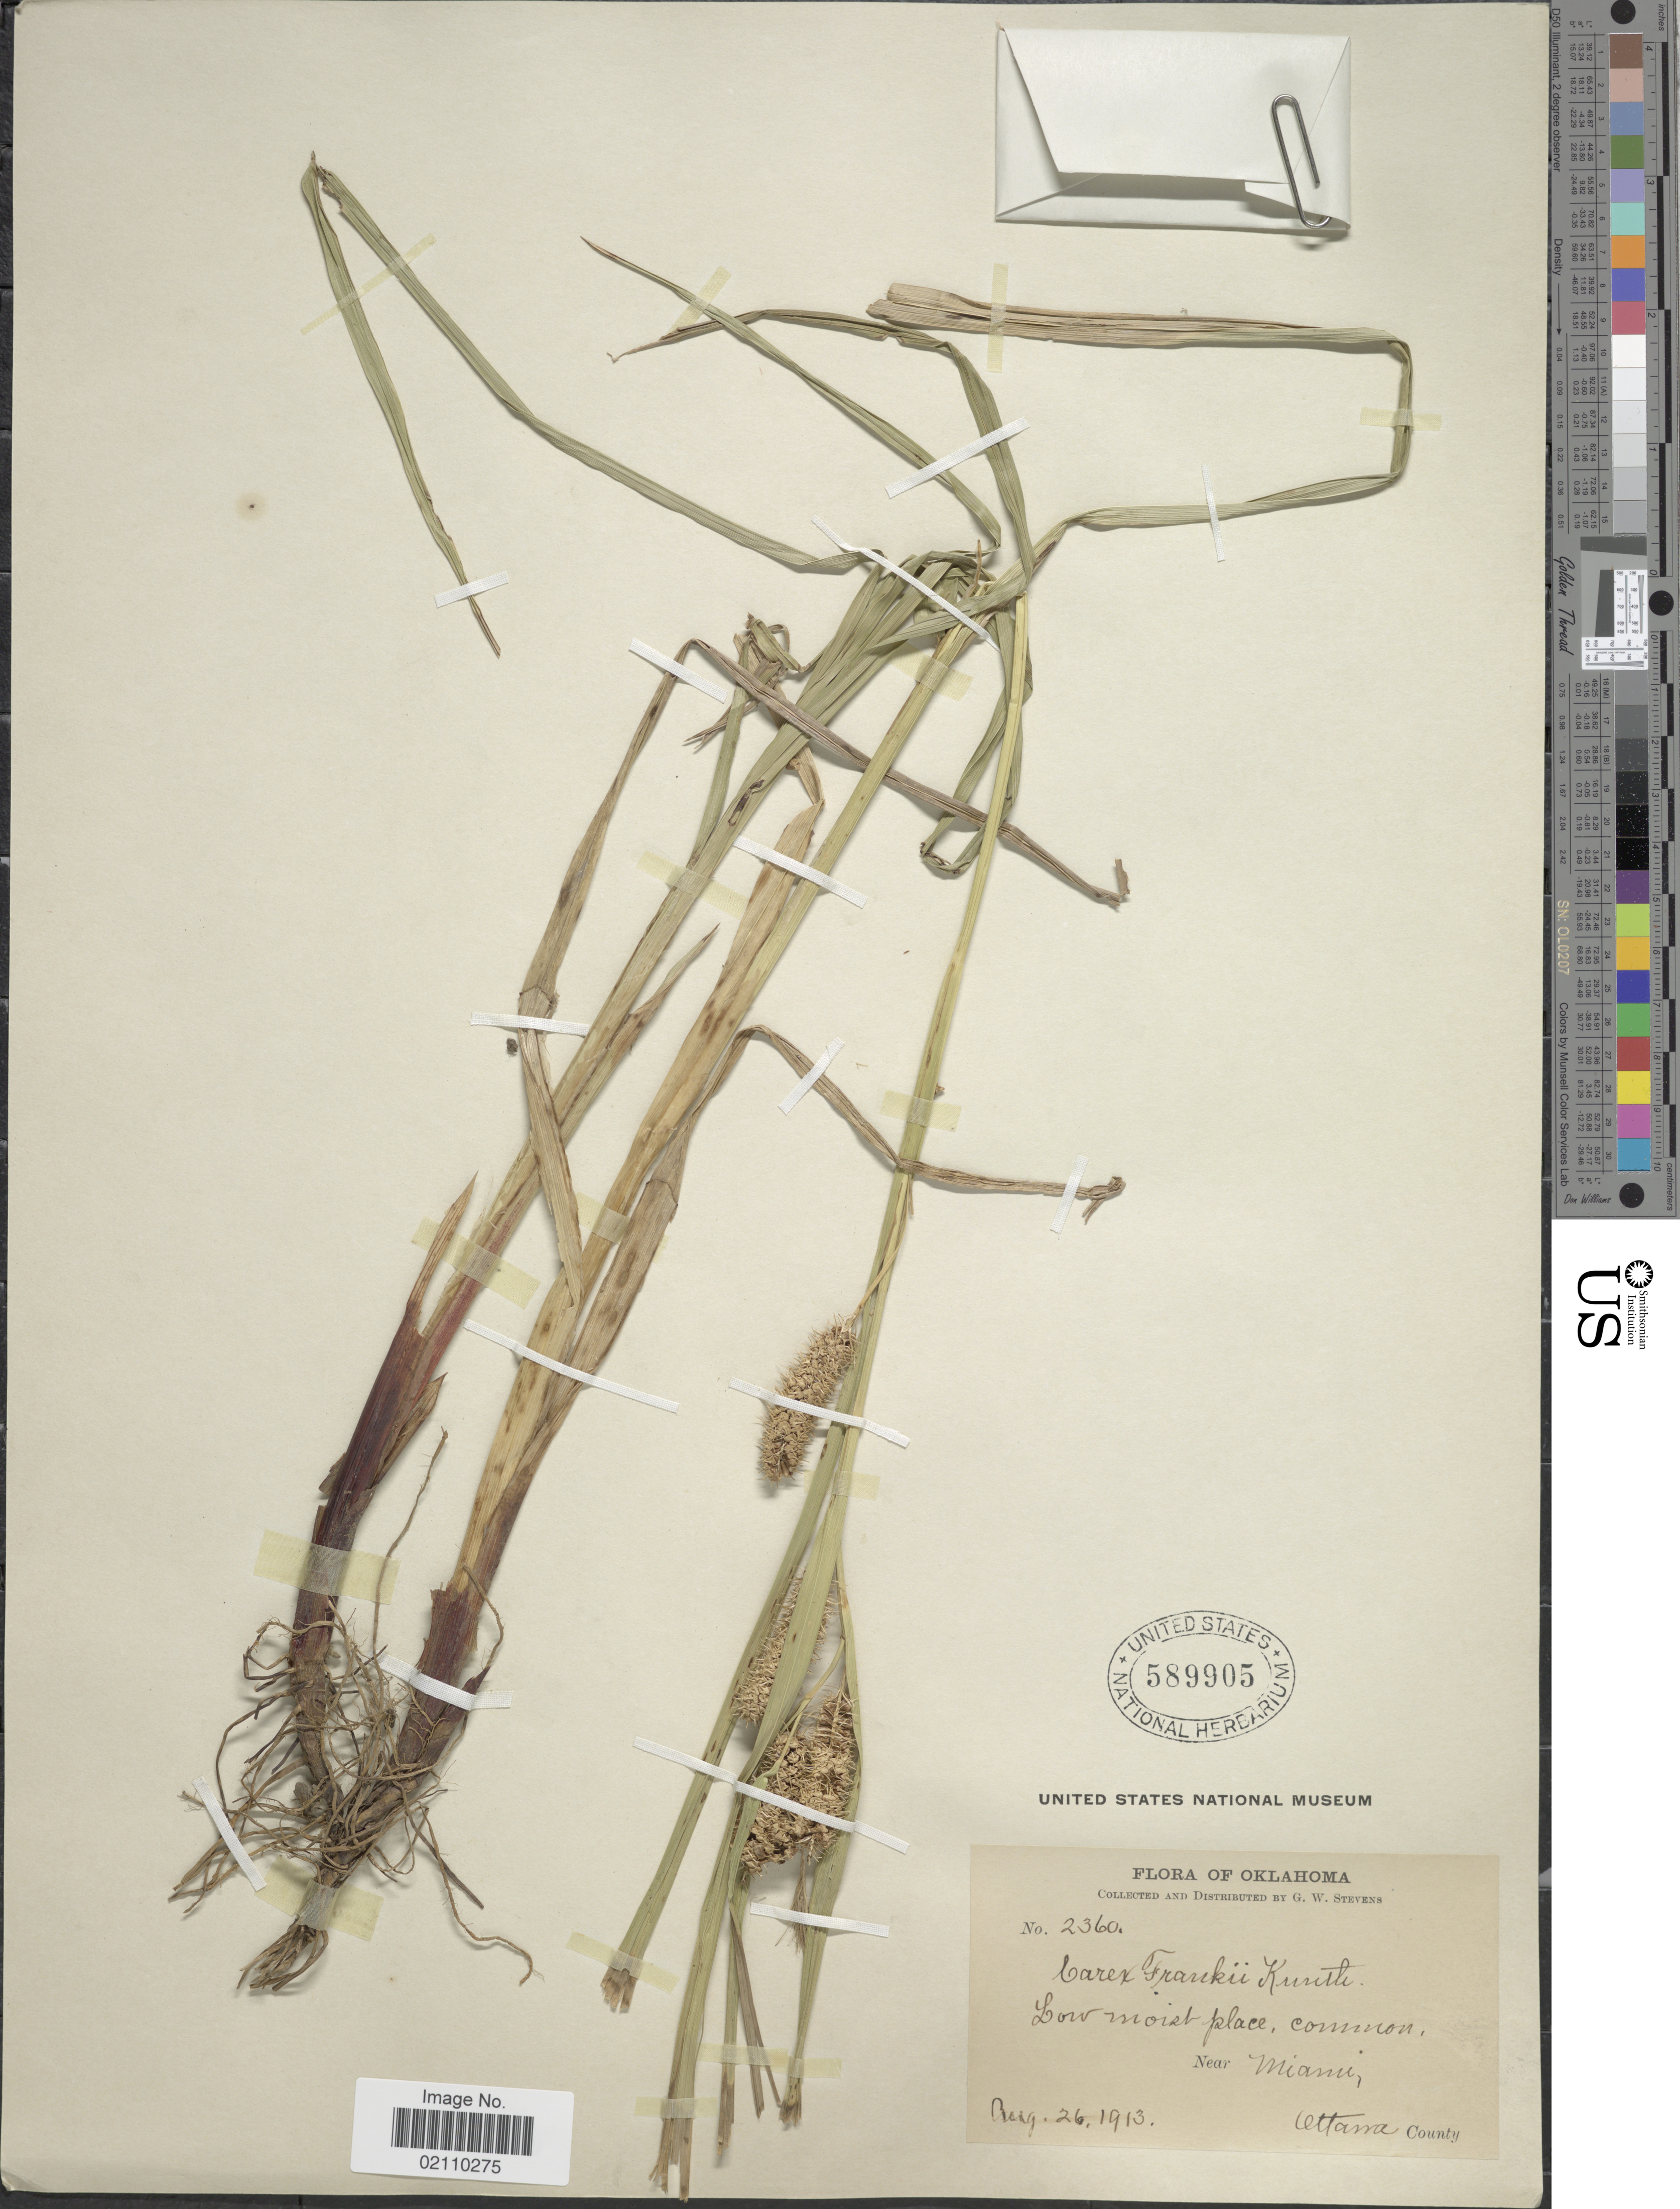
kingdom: Plantae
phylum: Tracheophyta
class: Liliopsida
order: Poales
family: Cyperaceae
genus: Carex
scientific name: Carex frankii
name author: Kunth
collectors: G. W. Stevens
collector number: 2360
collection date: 1913-08-26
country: United States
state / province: Oklahoma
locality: Low moist place, near Mami, Ottawa County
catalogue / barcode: US 589905